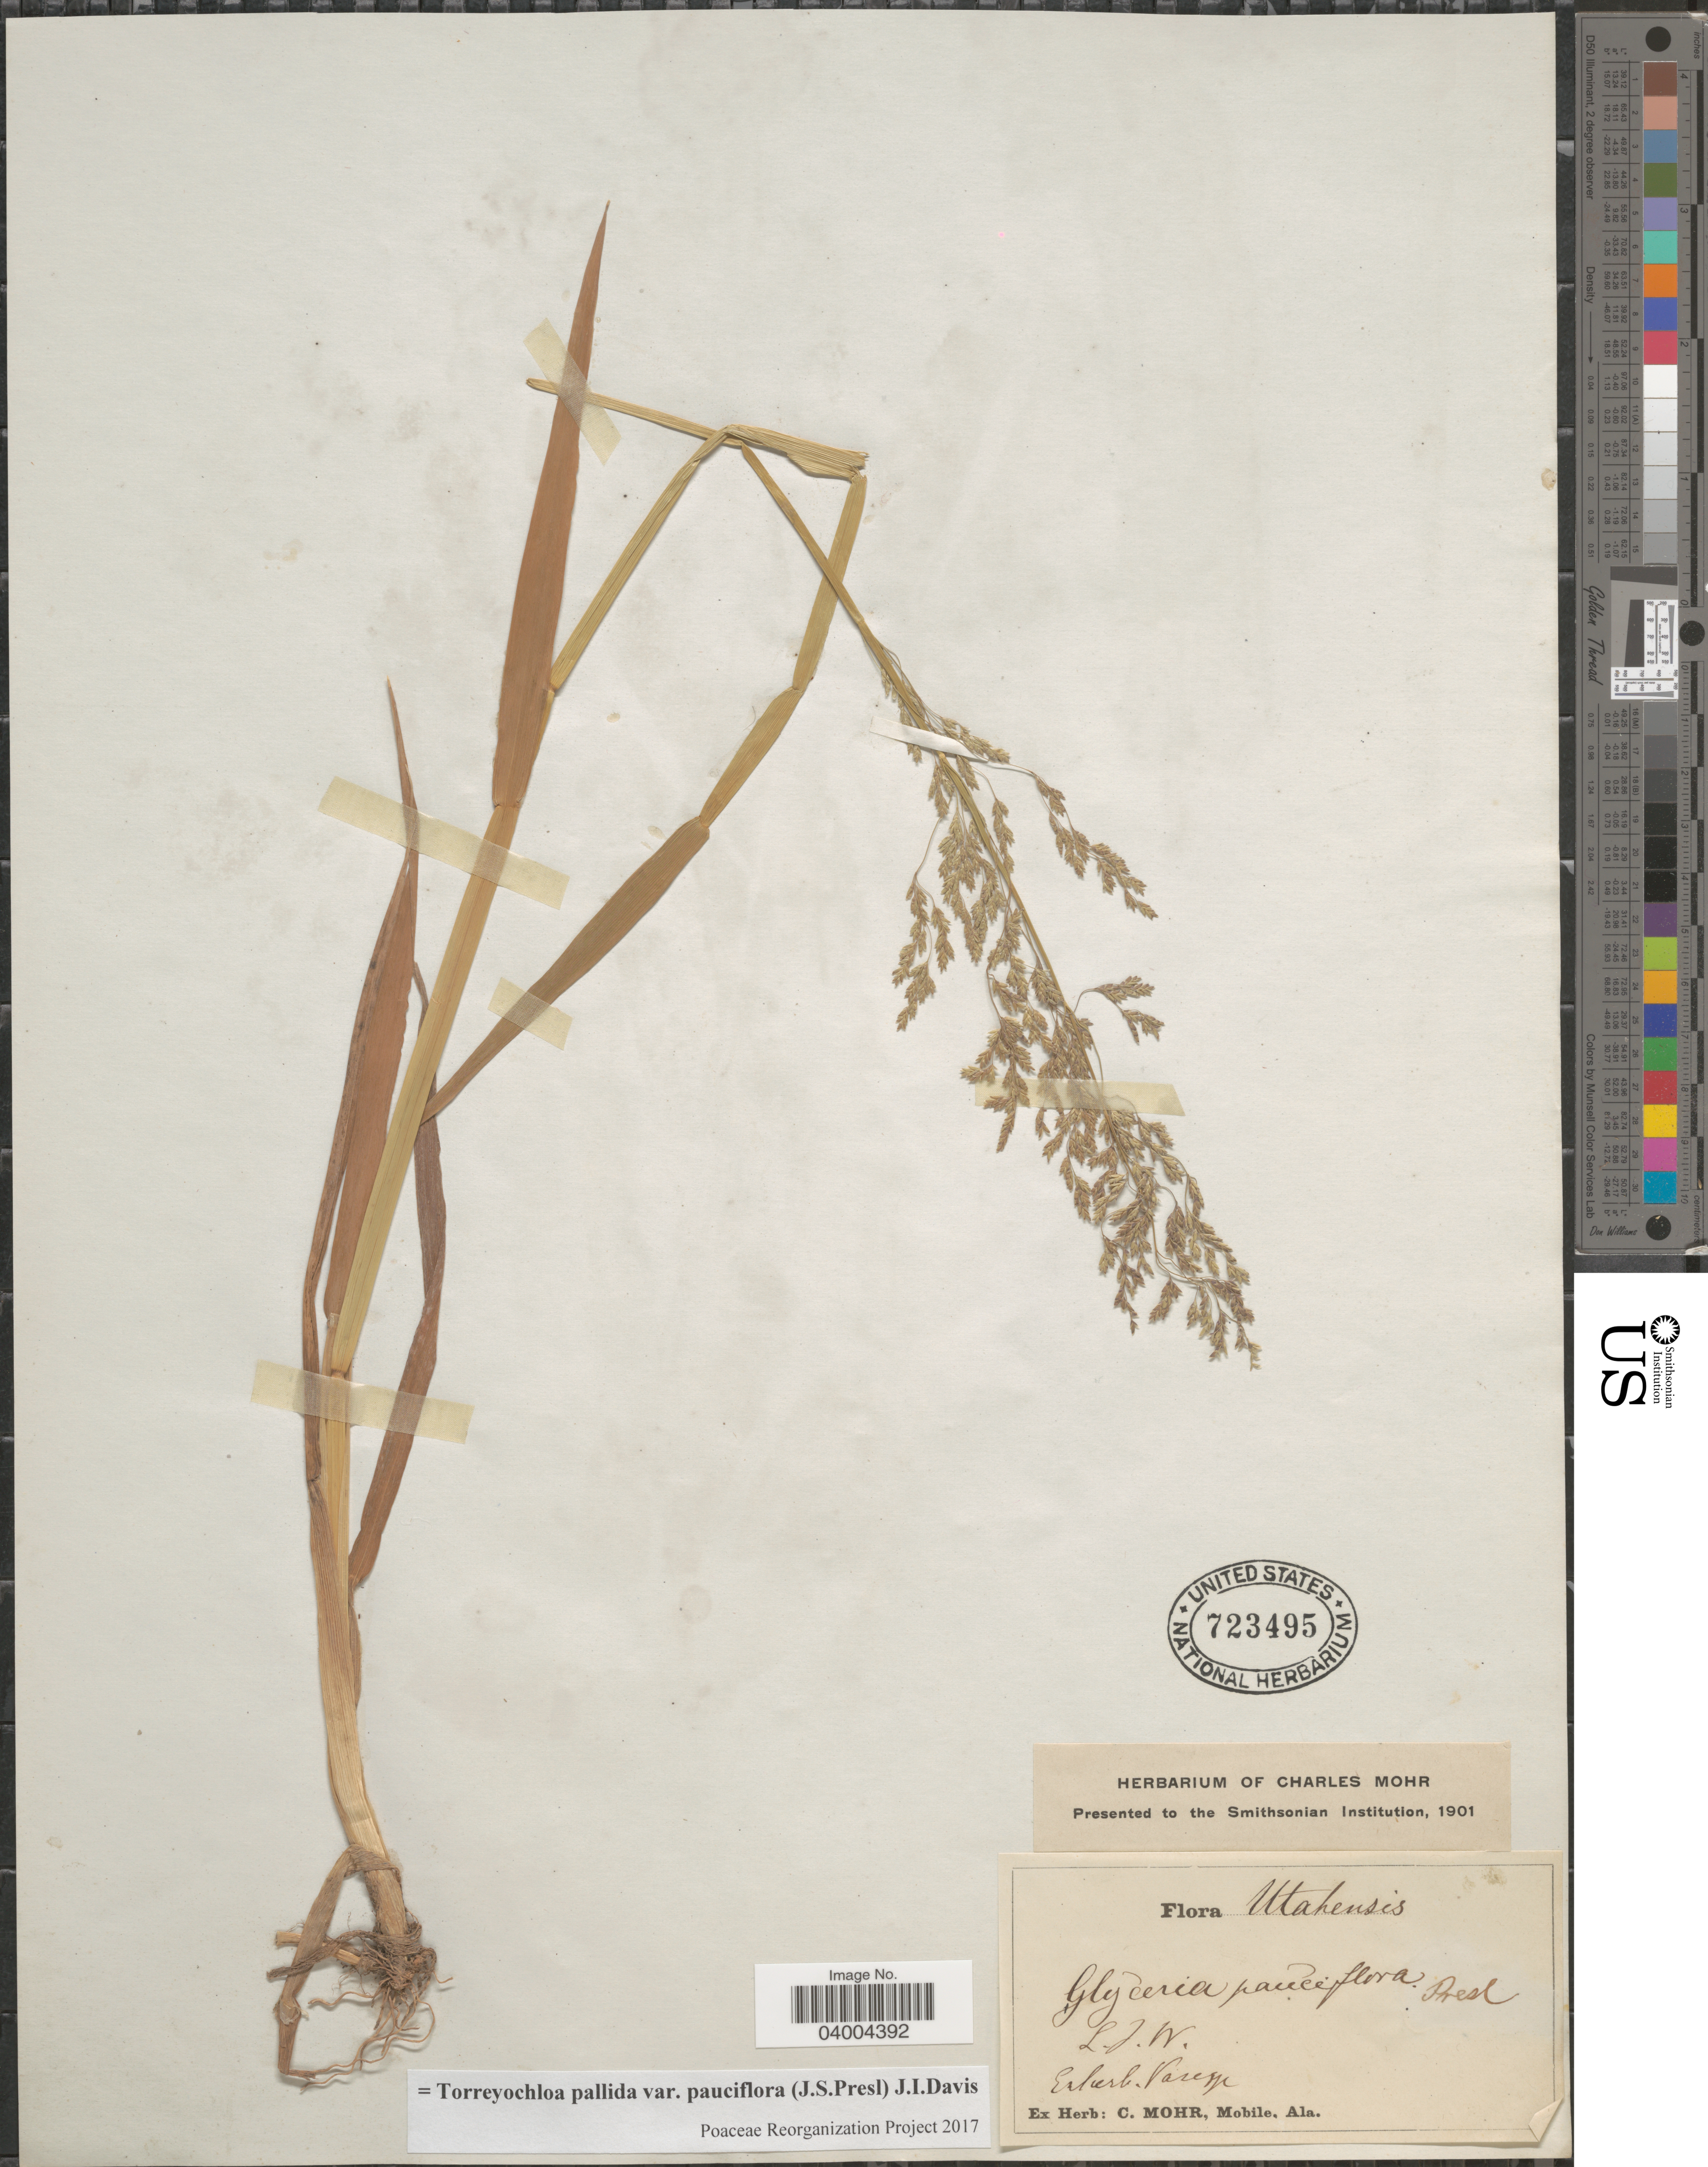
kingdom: Plantae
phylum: Tracheophyta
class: Liliopsida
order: Poales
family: Poaceae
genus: Torreyochloa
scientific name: Torreyochloa pallida var. pauciflora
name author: (J. Presl) J.I. Davis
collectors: Ex herb. Vasey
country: United States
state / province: Utah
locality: Utahensis. L. J. W. [unsure placement]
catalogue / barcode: US 723495